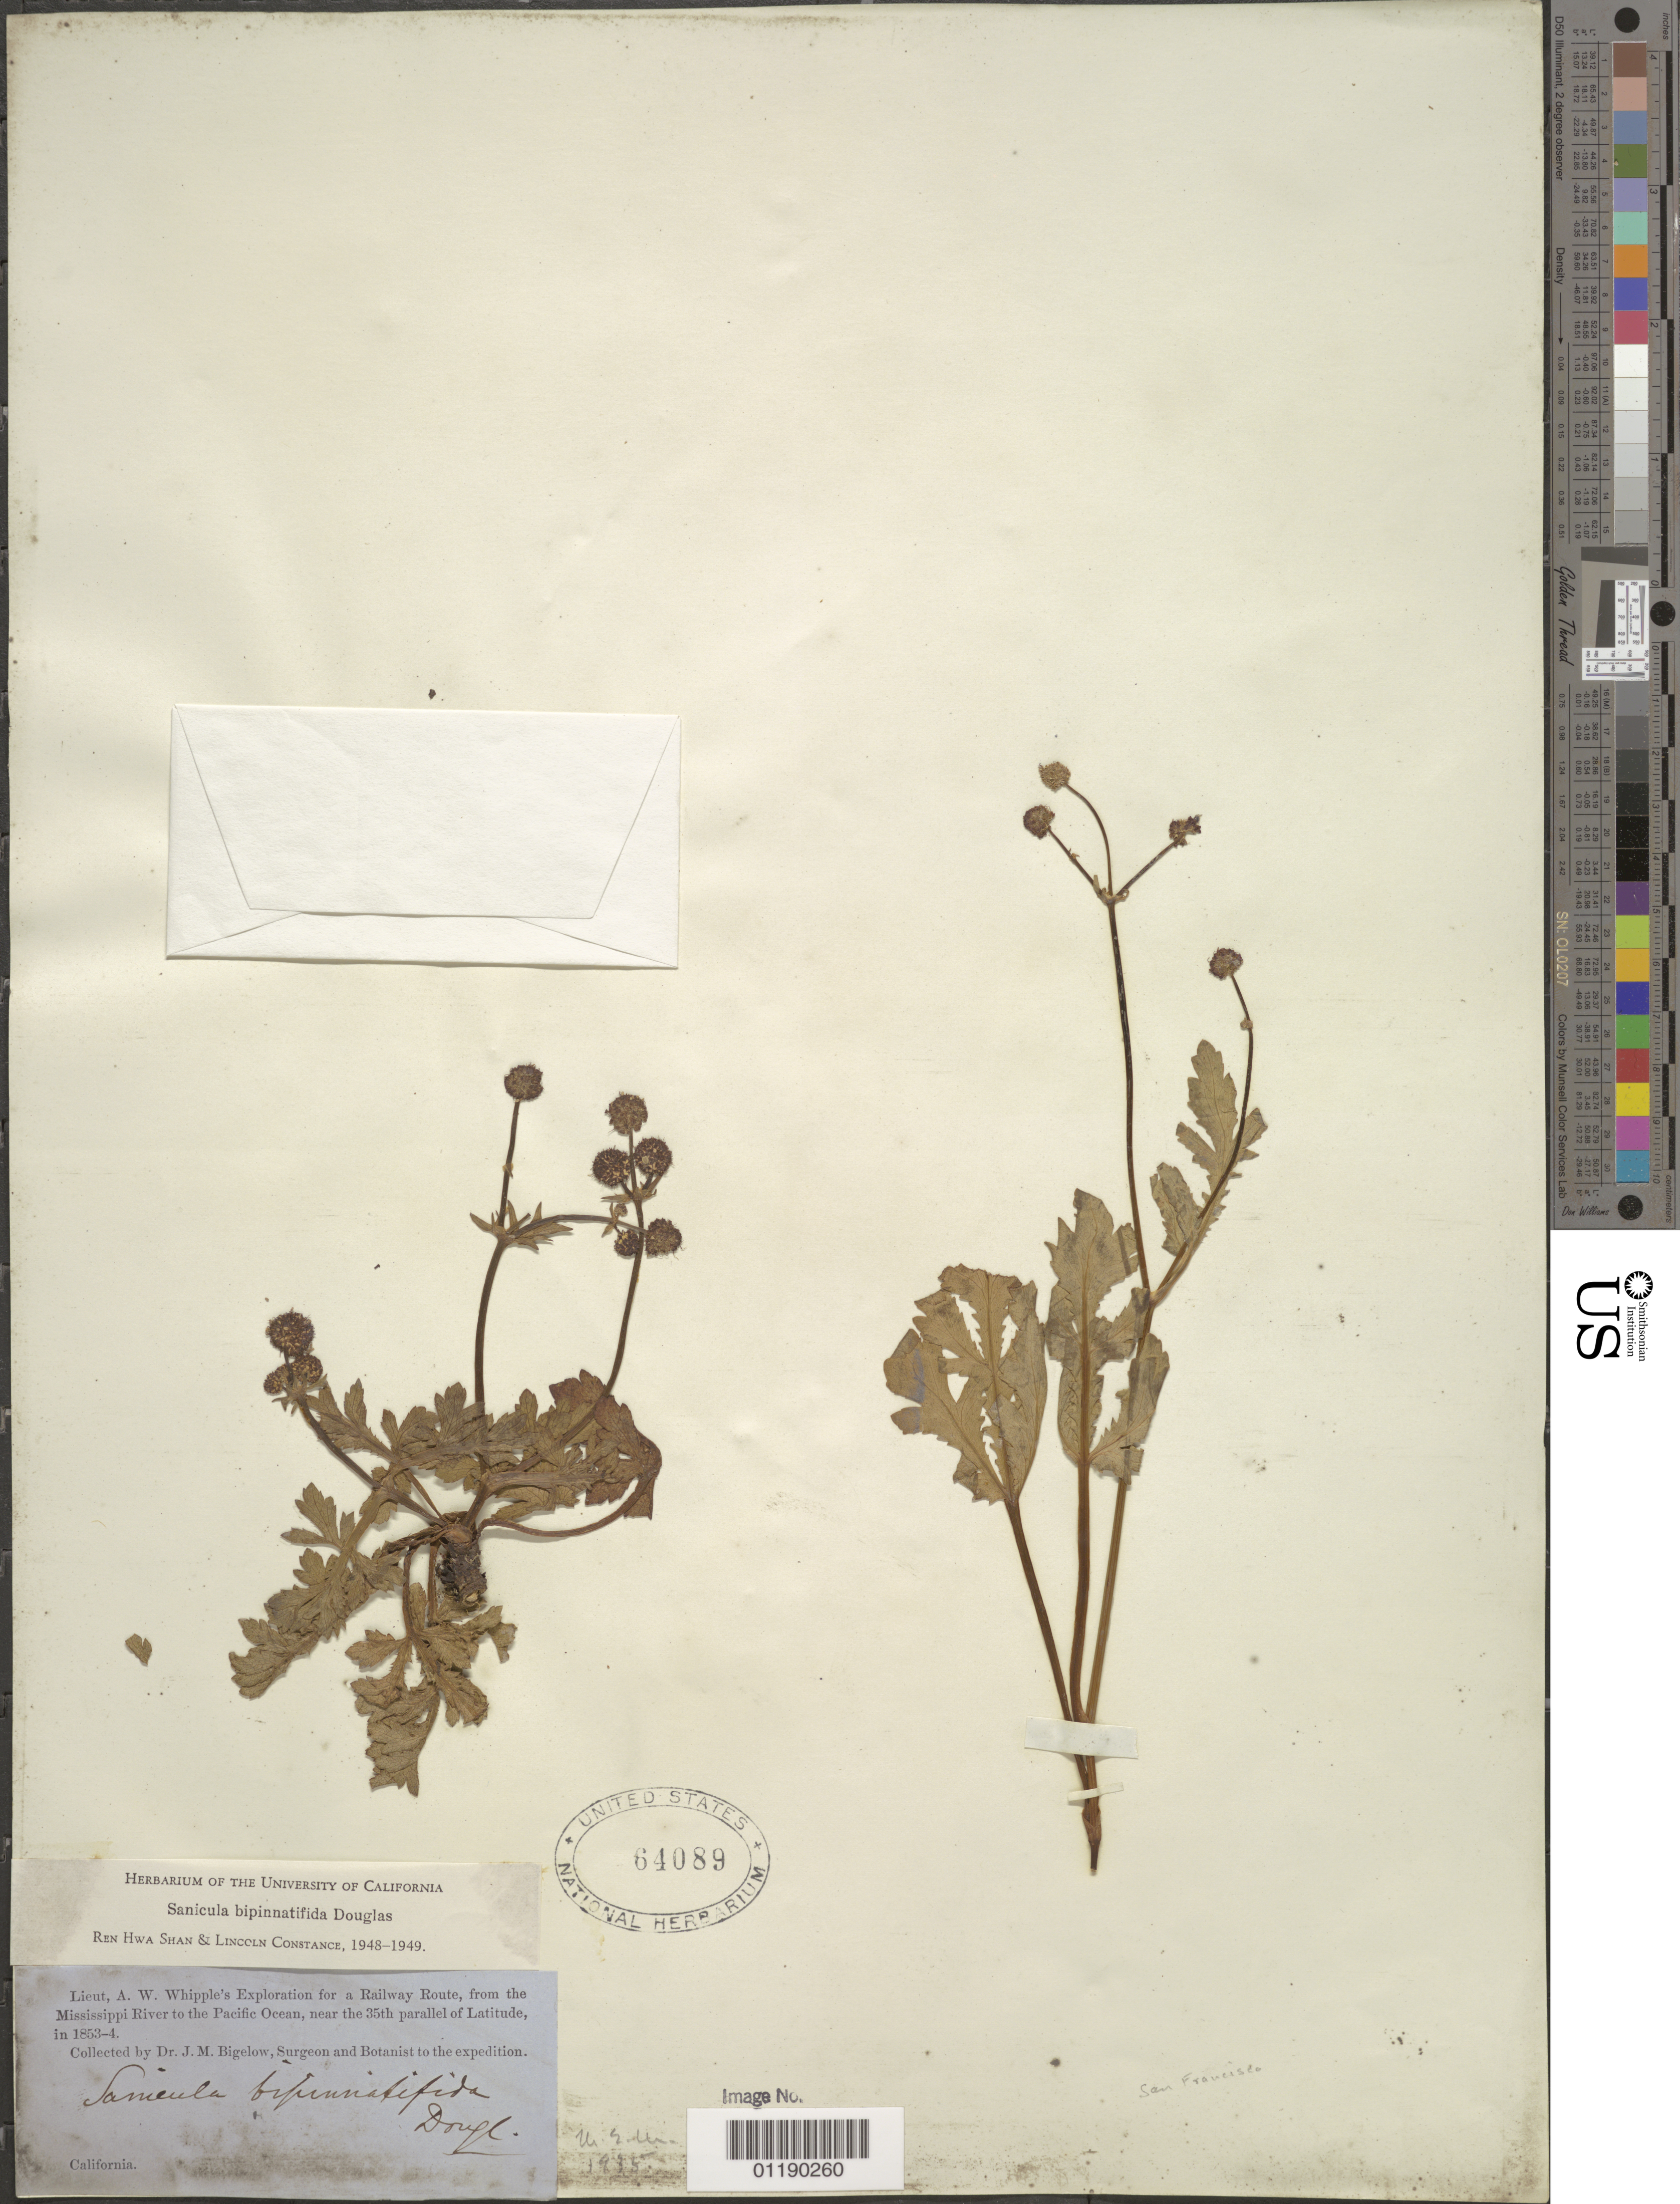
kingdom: Plantae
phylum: Tracheophyta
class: Magnoliopsida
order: Apiales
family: Apiaceae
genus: Sanicula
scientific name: Sanicula bipinnatifida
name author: Douglas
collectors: J. M. Bigelow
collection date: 1853/1854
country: United States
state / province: California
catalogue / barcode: US 64089